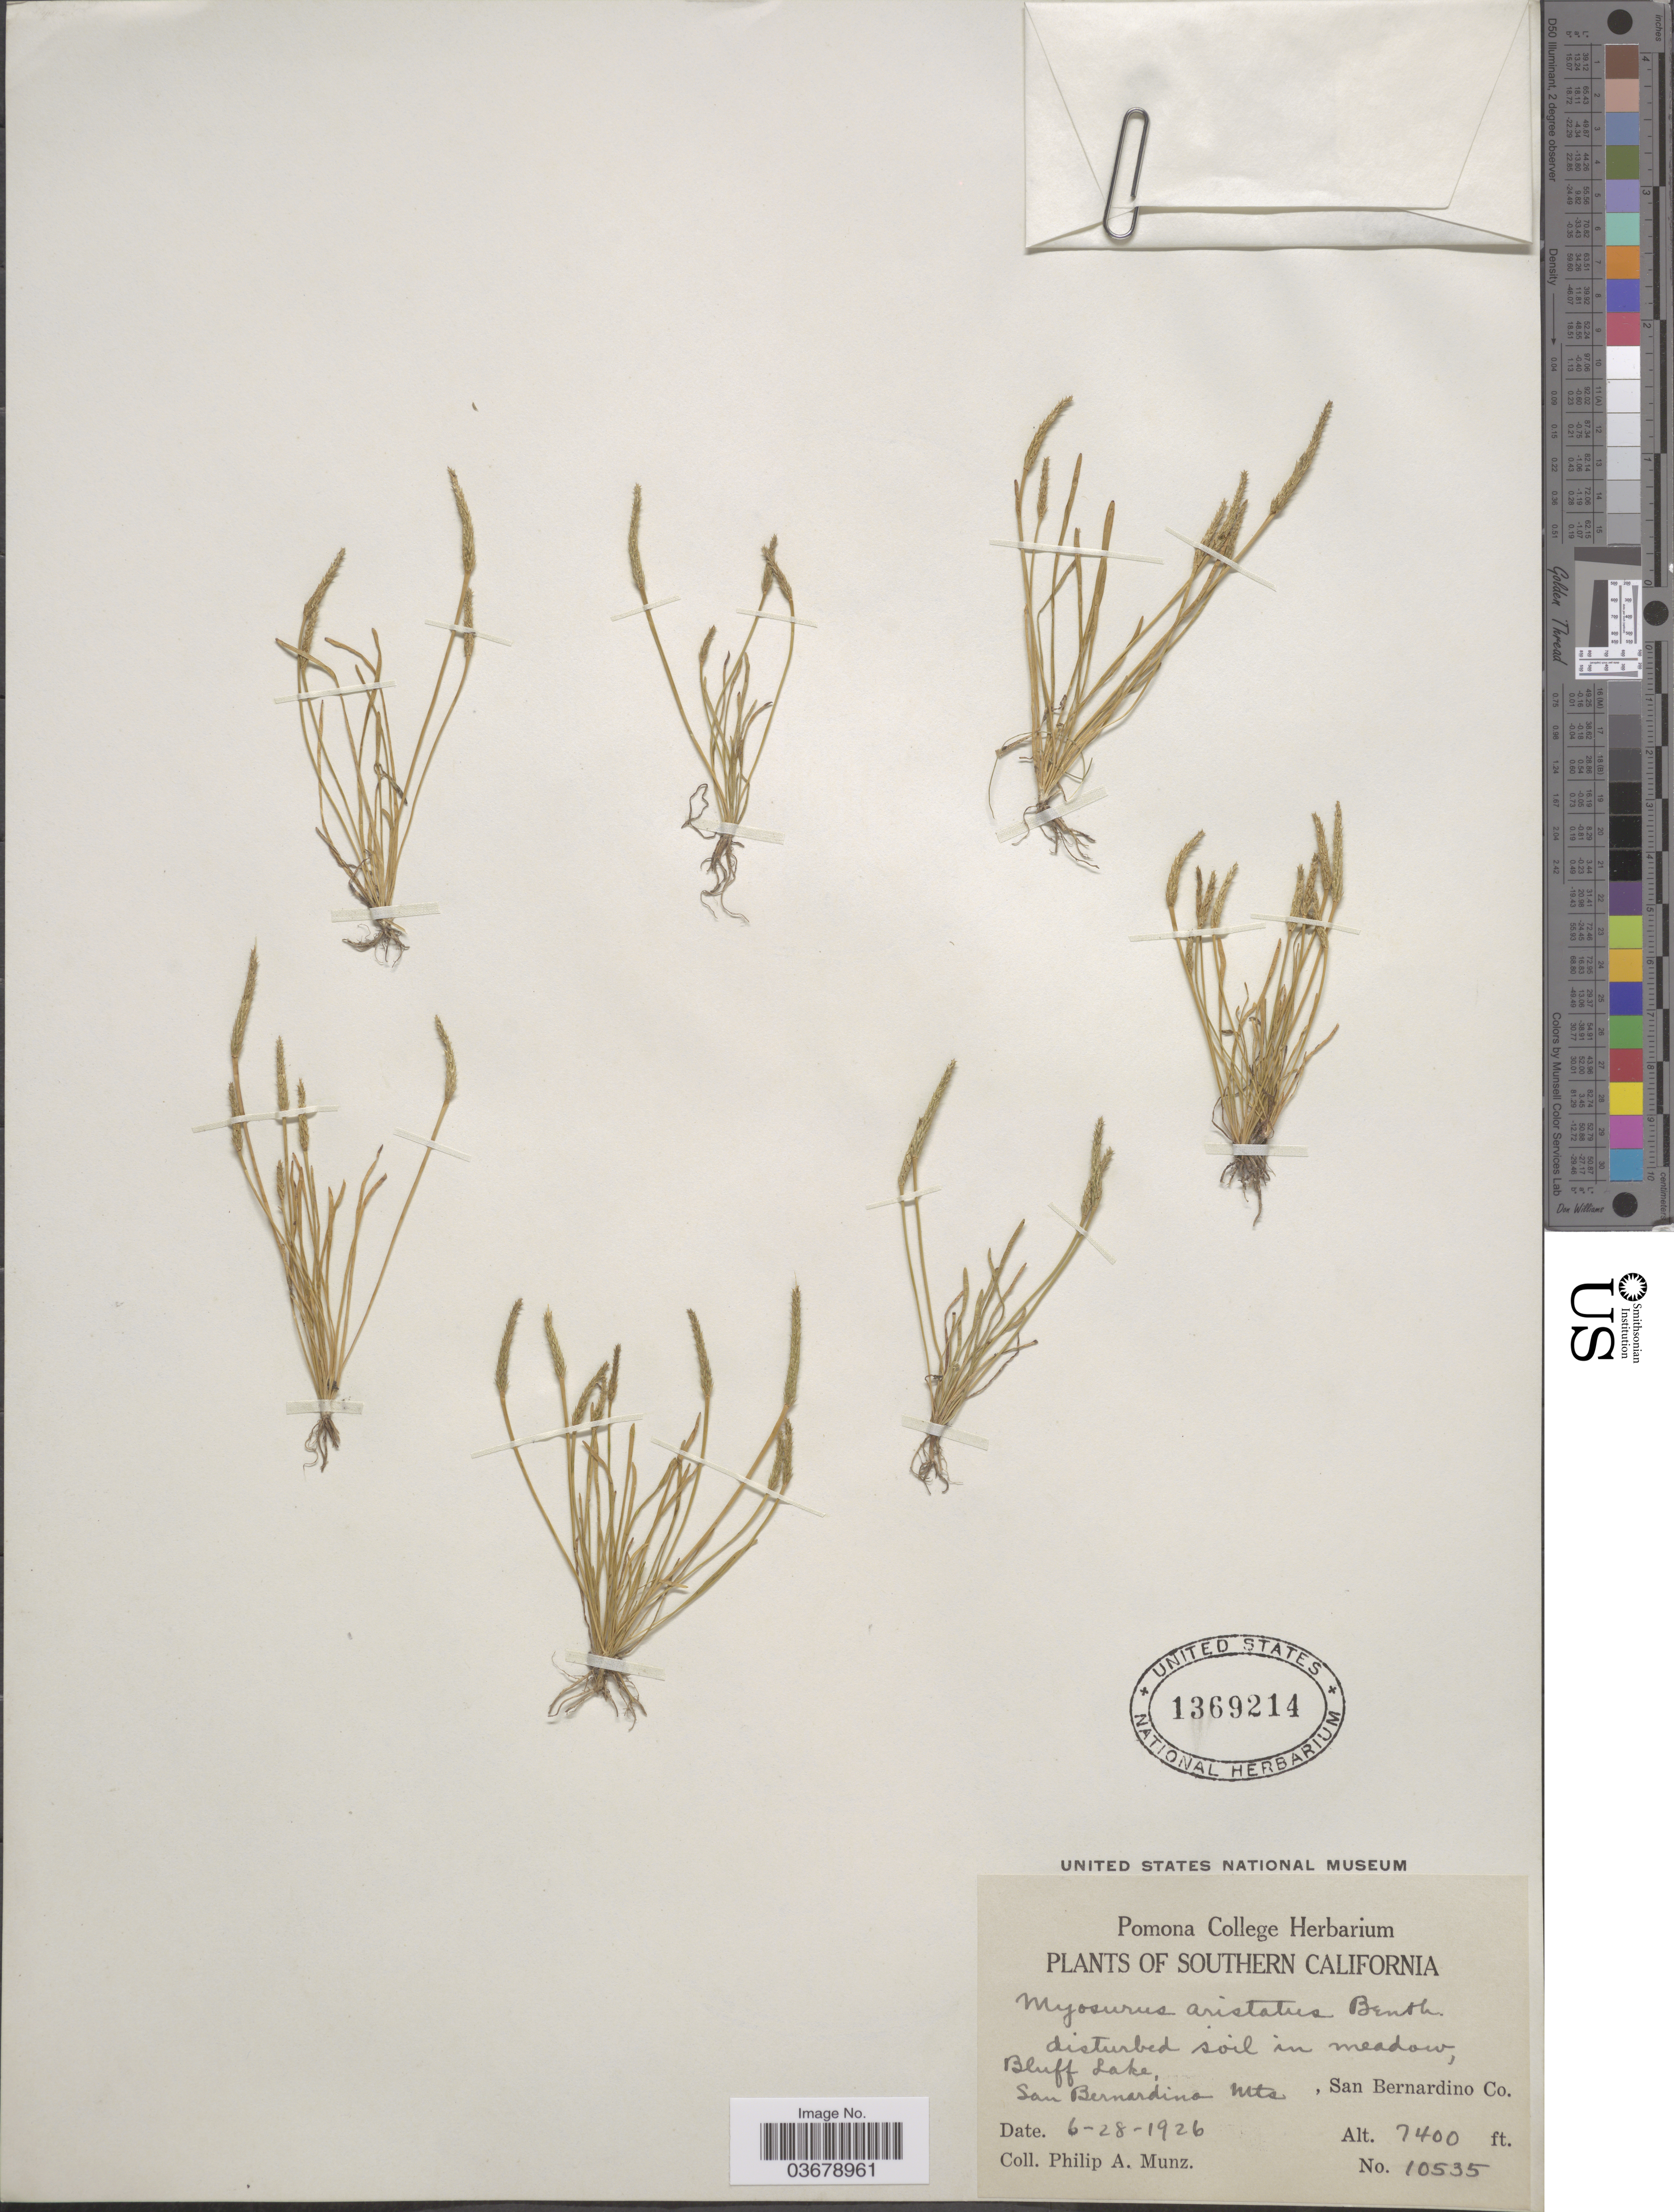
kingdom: Plantae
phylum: Tracheophyta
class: Magnoliopsida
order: Ranunculales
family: Ranunculaceae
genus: Myosurus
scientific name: Myosurus lepturus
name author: (A. Gray) Howell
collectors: P. A. Munz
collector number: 10535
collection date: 1926-06-28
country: United States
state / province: California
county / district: San Bernardino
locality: Southern California, meadow, Bluff Lake, San Bernardino Mts. San Bernardino Co.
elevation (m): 2256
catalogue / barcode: US 1369214